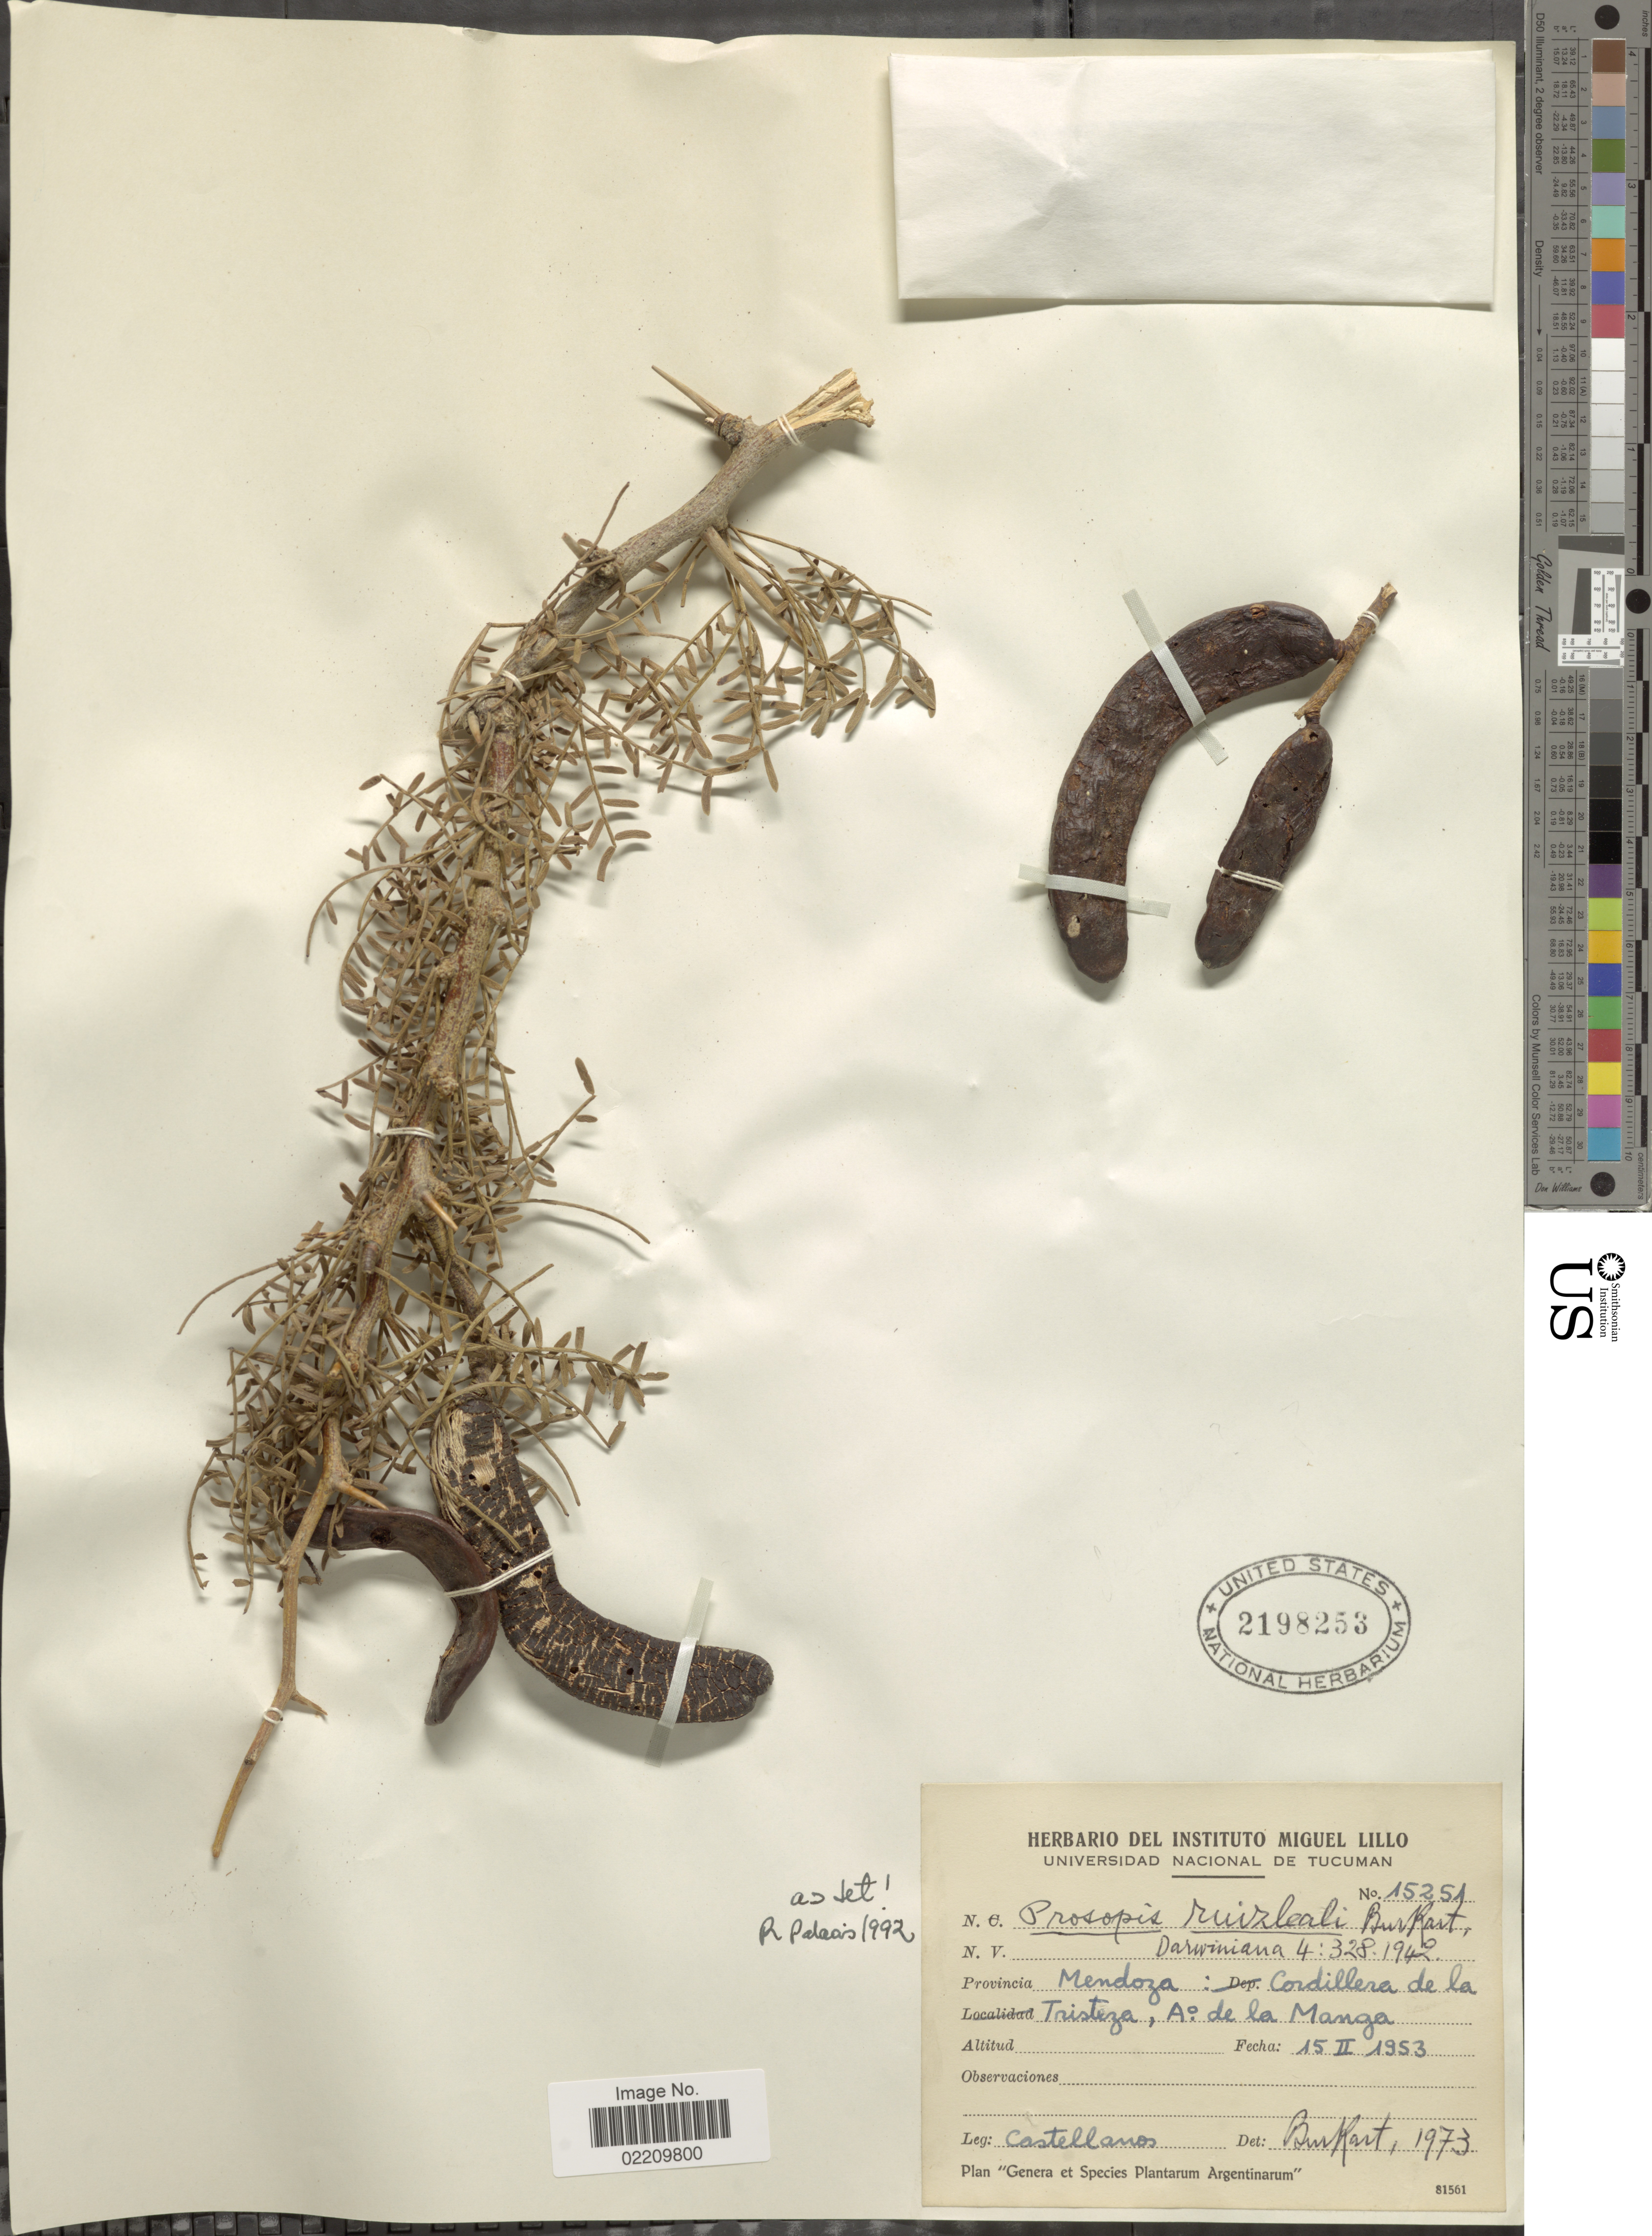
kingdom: Plantae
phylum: Tracheophyta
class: Magnoliopsida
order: Fabales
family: Fabaceae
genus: Neltuma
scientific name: Neltuma ruizlealii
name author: (Burkart) C. E. Hughes & G.P. Lewis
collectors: -- Castellanos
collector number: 15251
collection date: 1953-02-15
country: Argentina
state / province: Mendoza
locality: Provincia Mendoza: Cordillera de la Tristeza, A°. de la Manga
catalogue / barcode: US 2198253